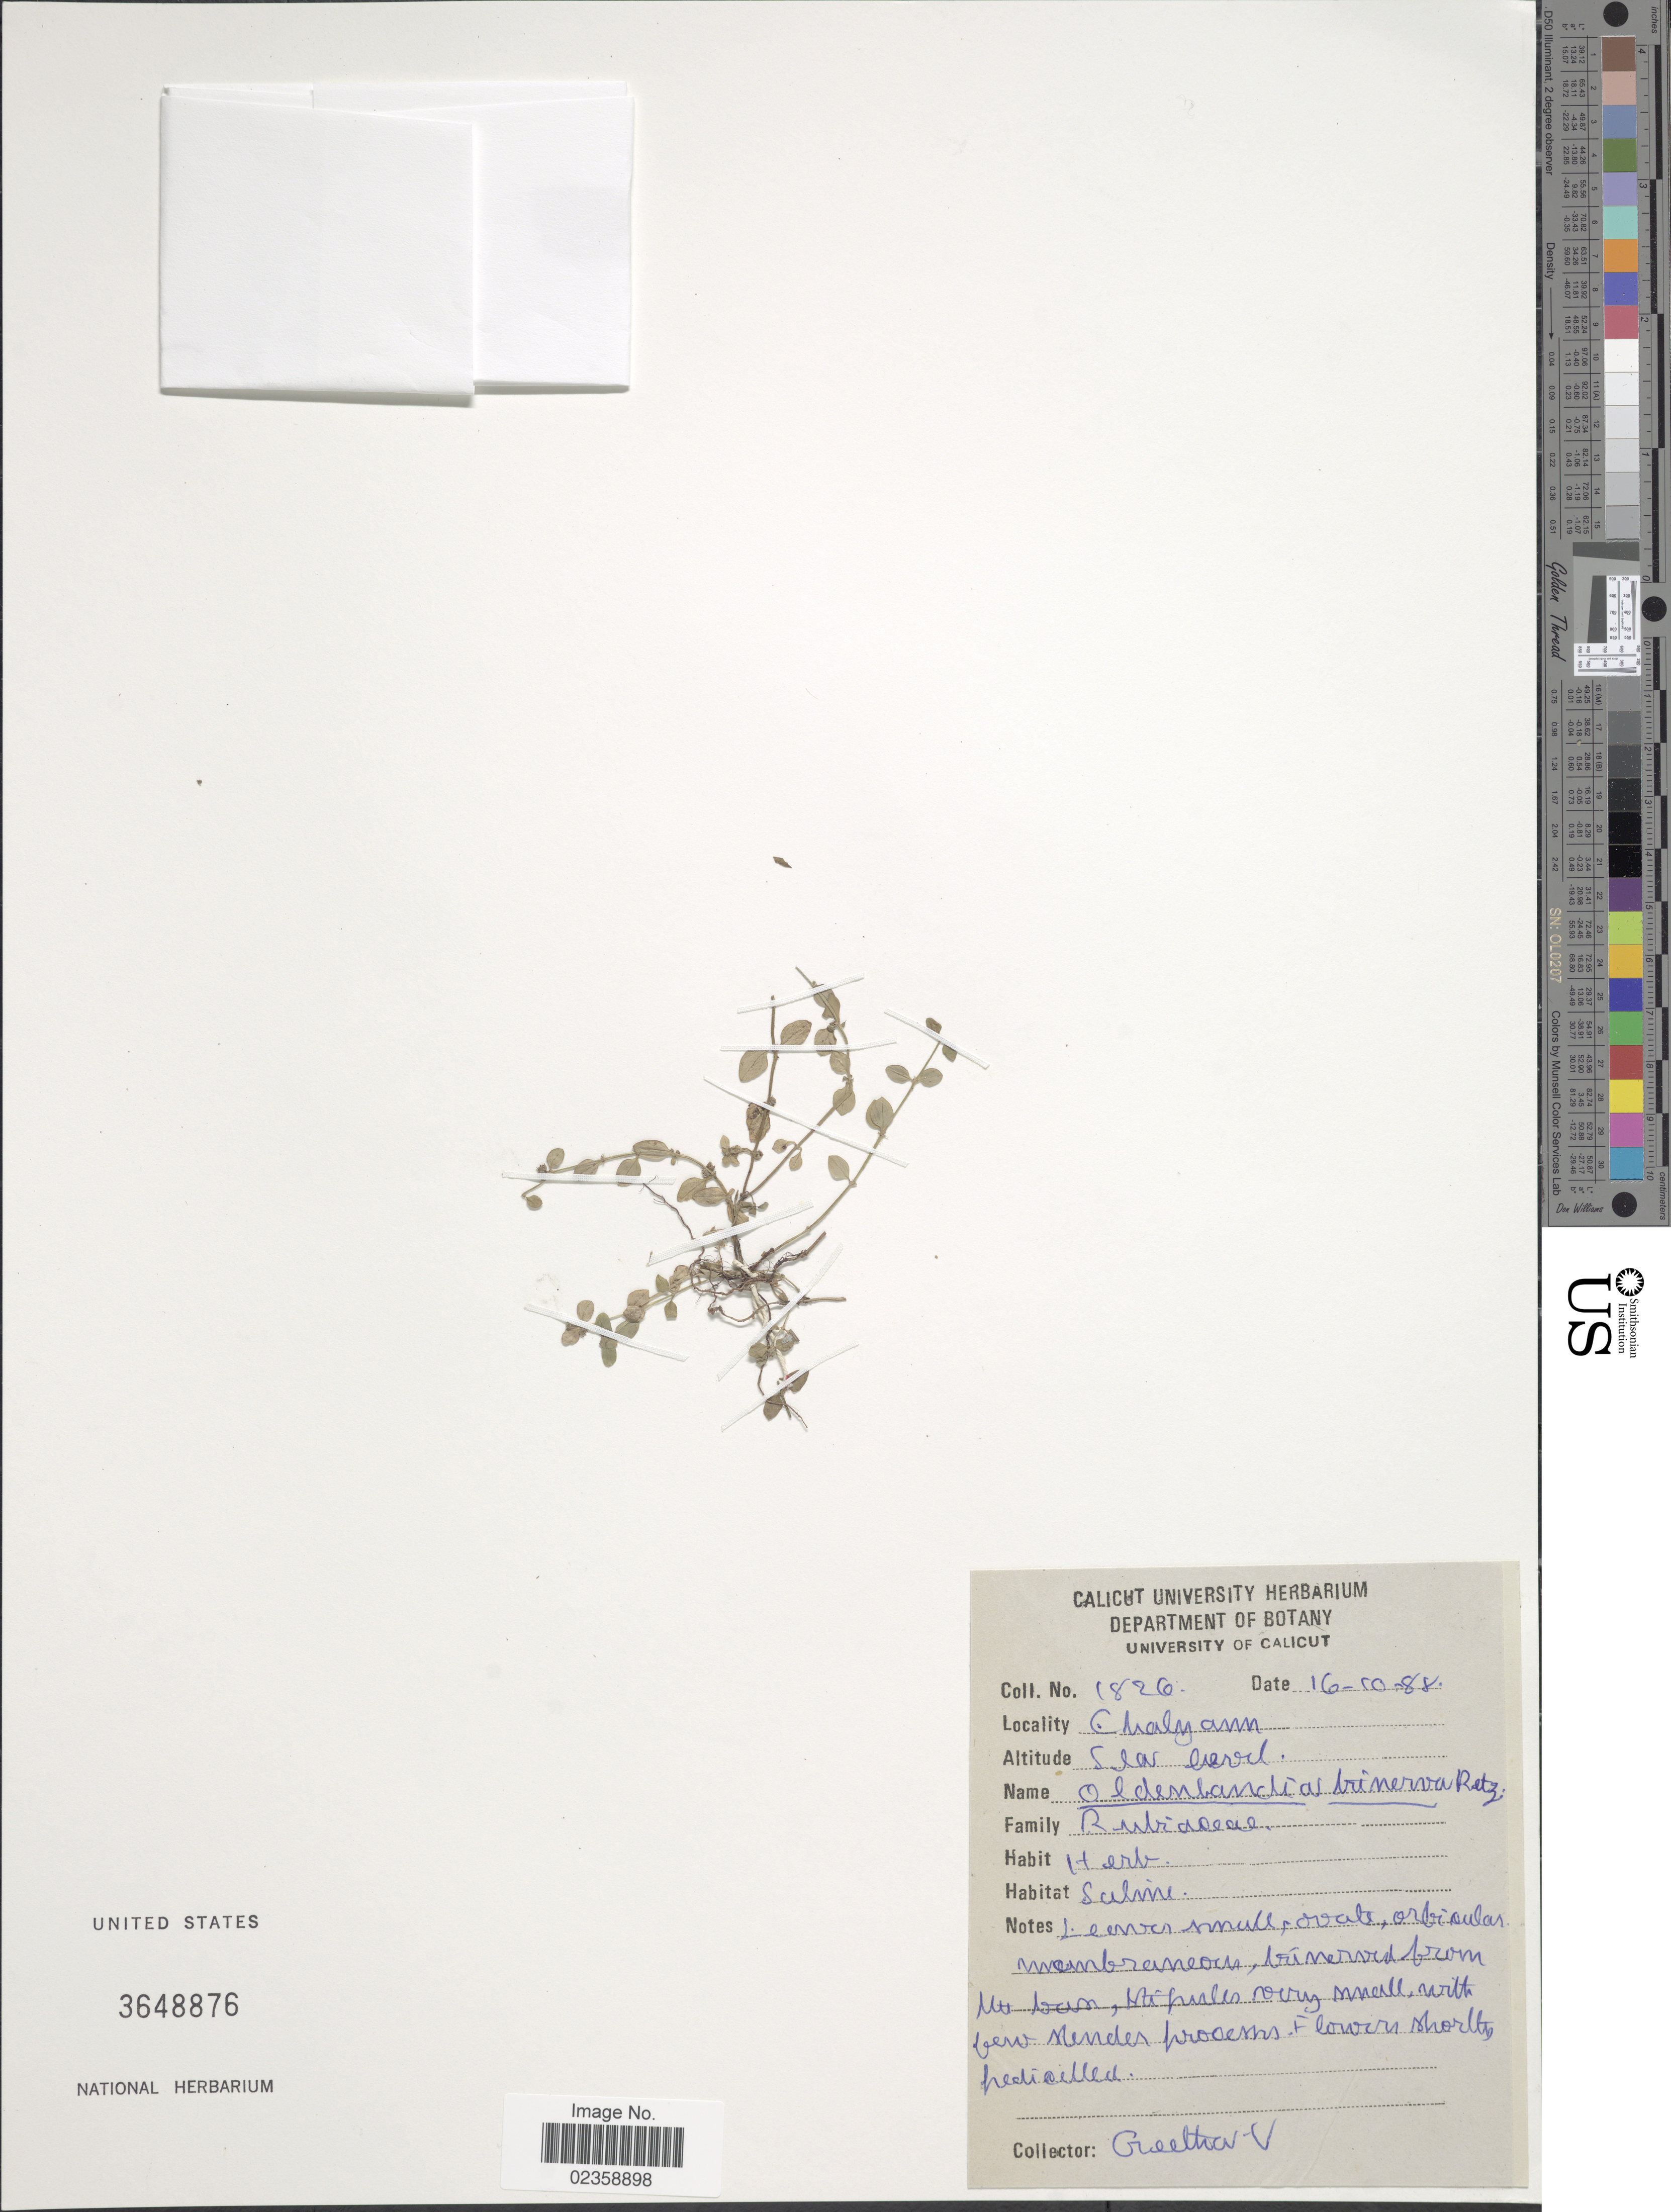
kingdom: Plantae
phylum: Tracheophyta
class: Magnoliopsida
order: Gentianales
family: Rubiaceae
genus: Oldenlandia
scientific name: Oldenlandia trinervia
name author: Retz.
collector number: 1826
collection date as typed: Transcribed d/m/y: 16/10/88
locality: Chalyann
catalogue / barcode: US 3648876